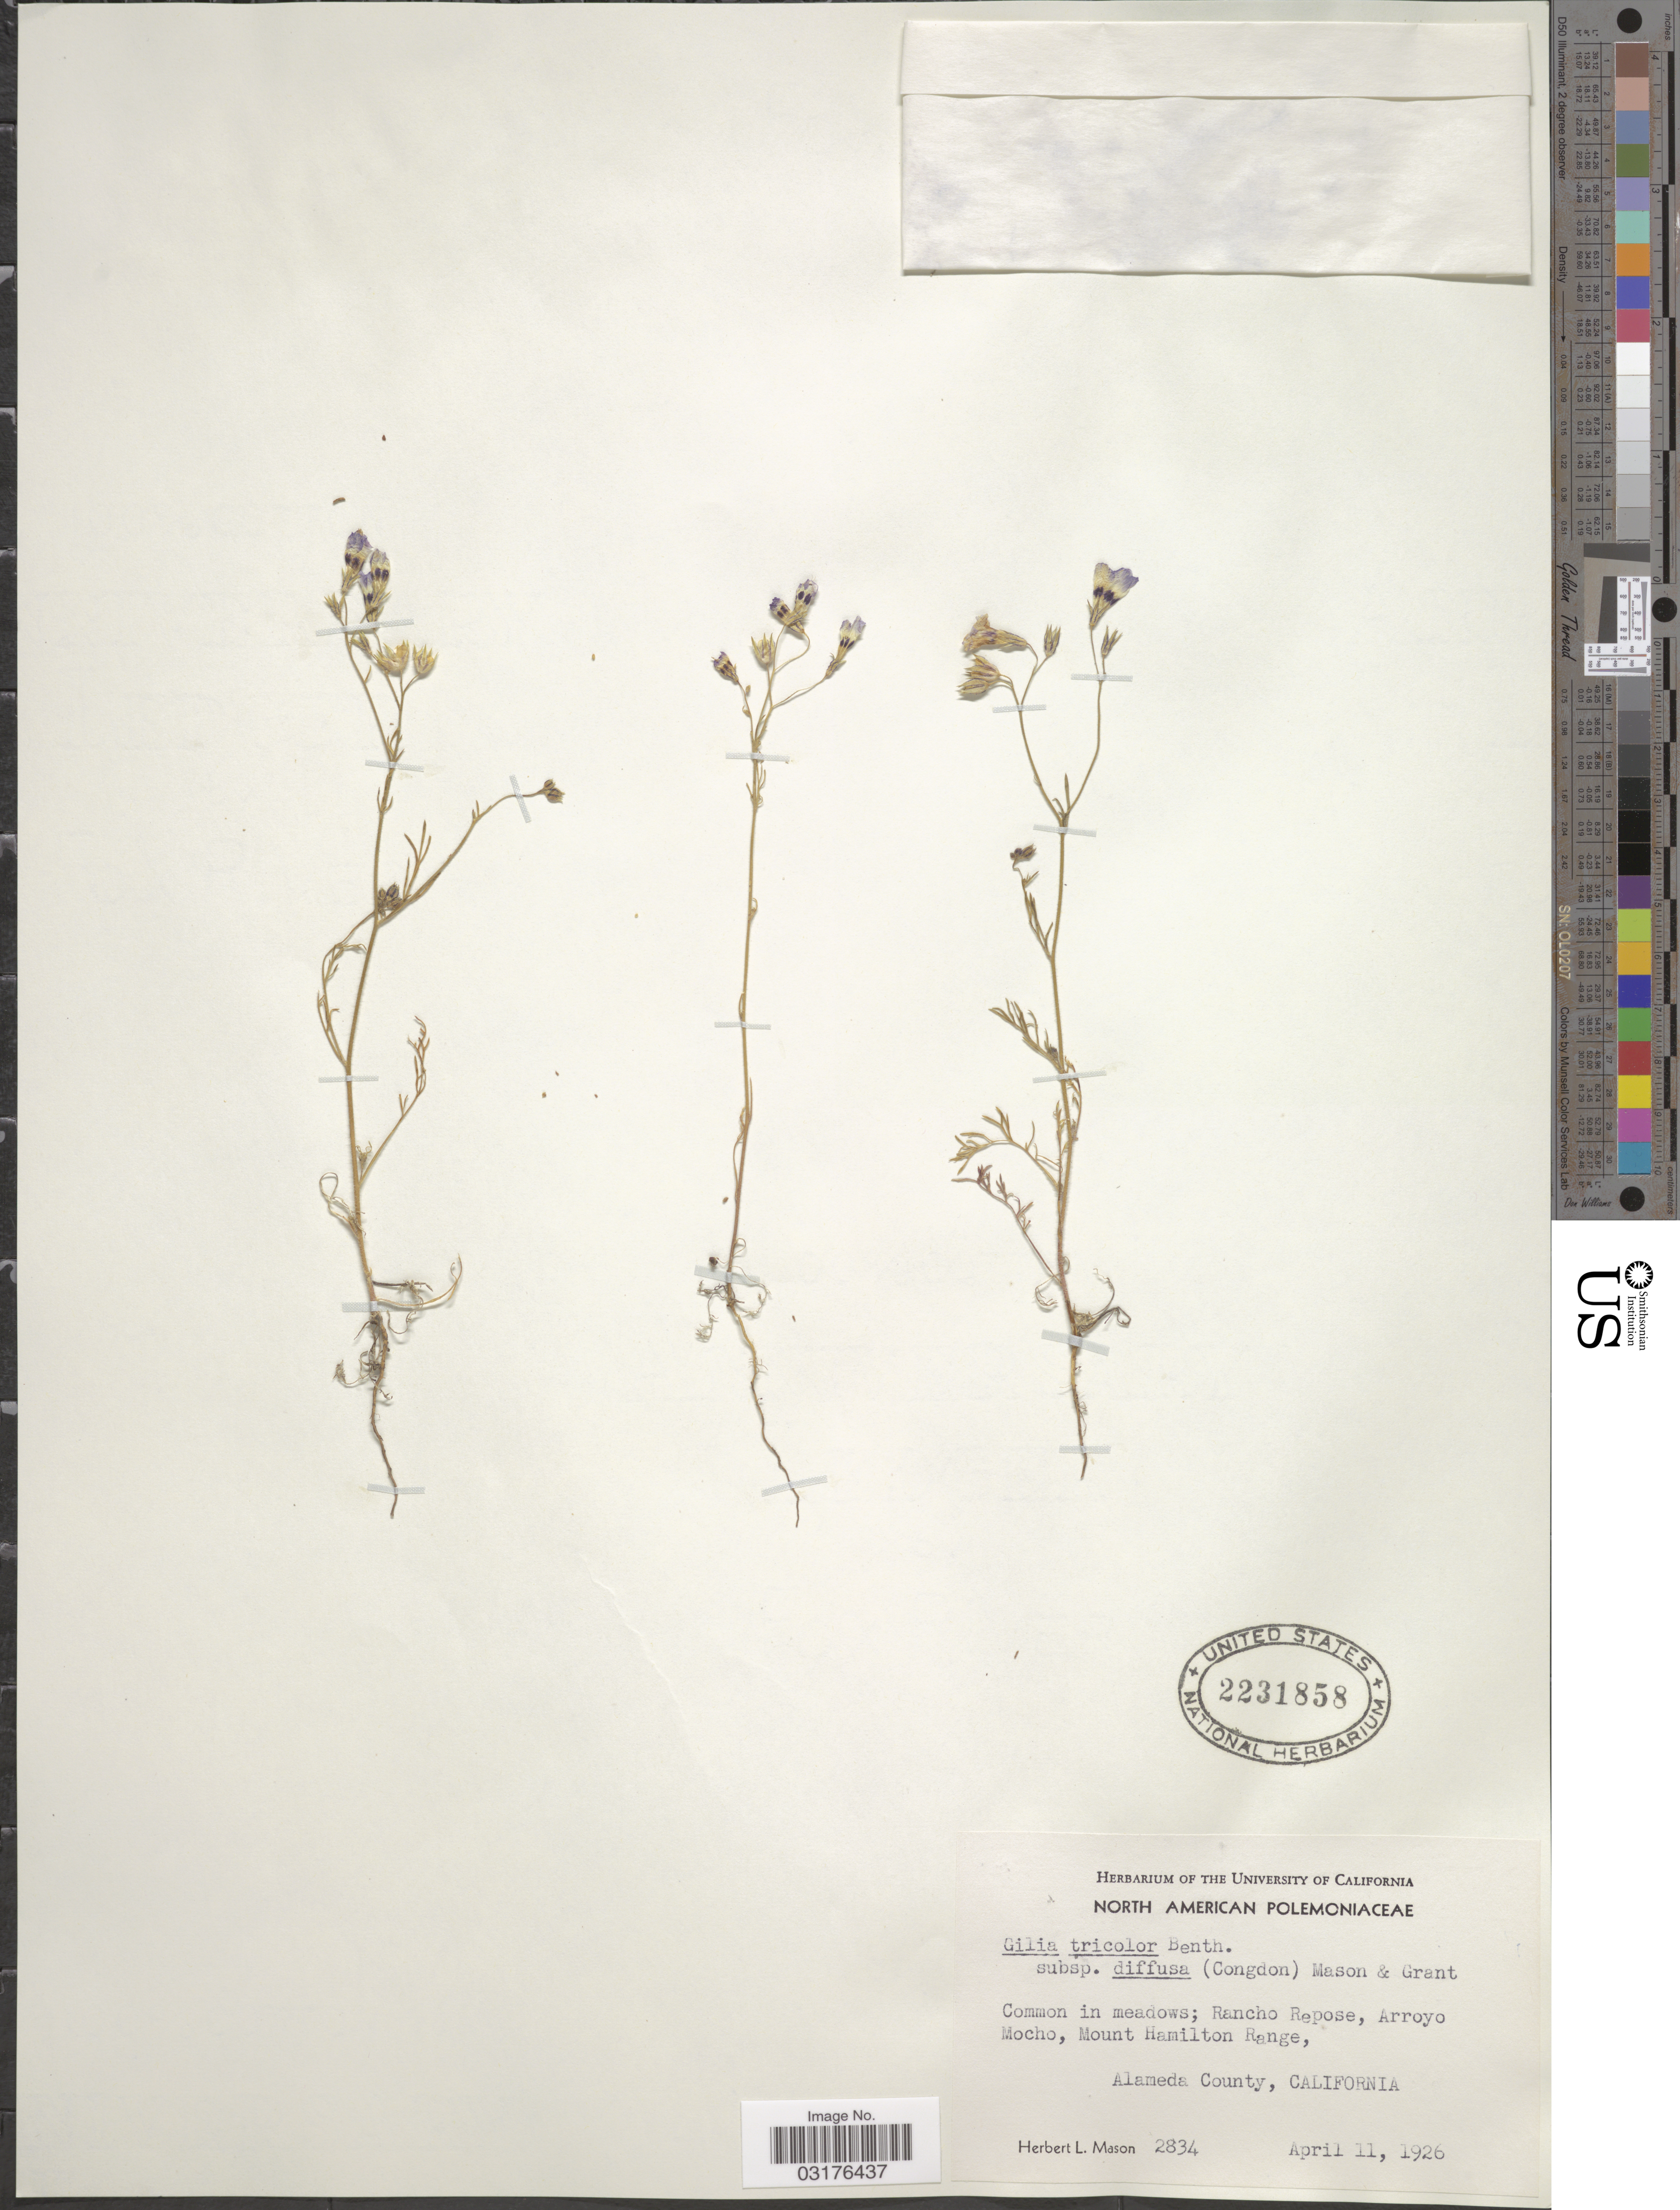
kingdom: Plantae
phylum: Tracheophyta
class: Magnoliopsida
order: Ericales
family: Polemoniaceae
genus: Gilia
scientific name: Gilia tricolor subsp. diffusa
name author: (Congdon) H. Mason & A.D. Grant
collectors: H. L. Mason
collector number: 2834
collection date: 1926-04-11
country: United States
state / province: California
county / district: Alameda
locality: Rancho Repose, Arroyo Mocho, Mount Hamilton Range, Alameda County.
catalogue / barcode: US 231858